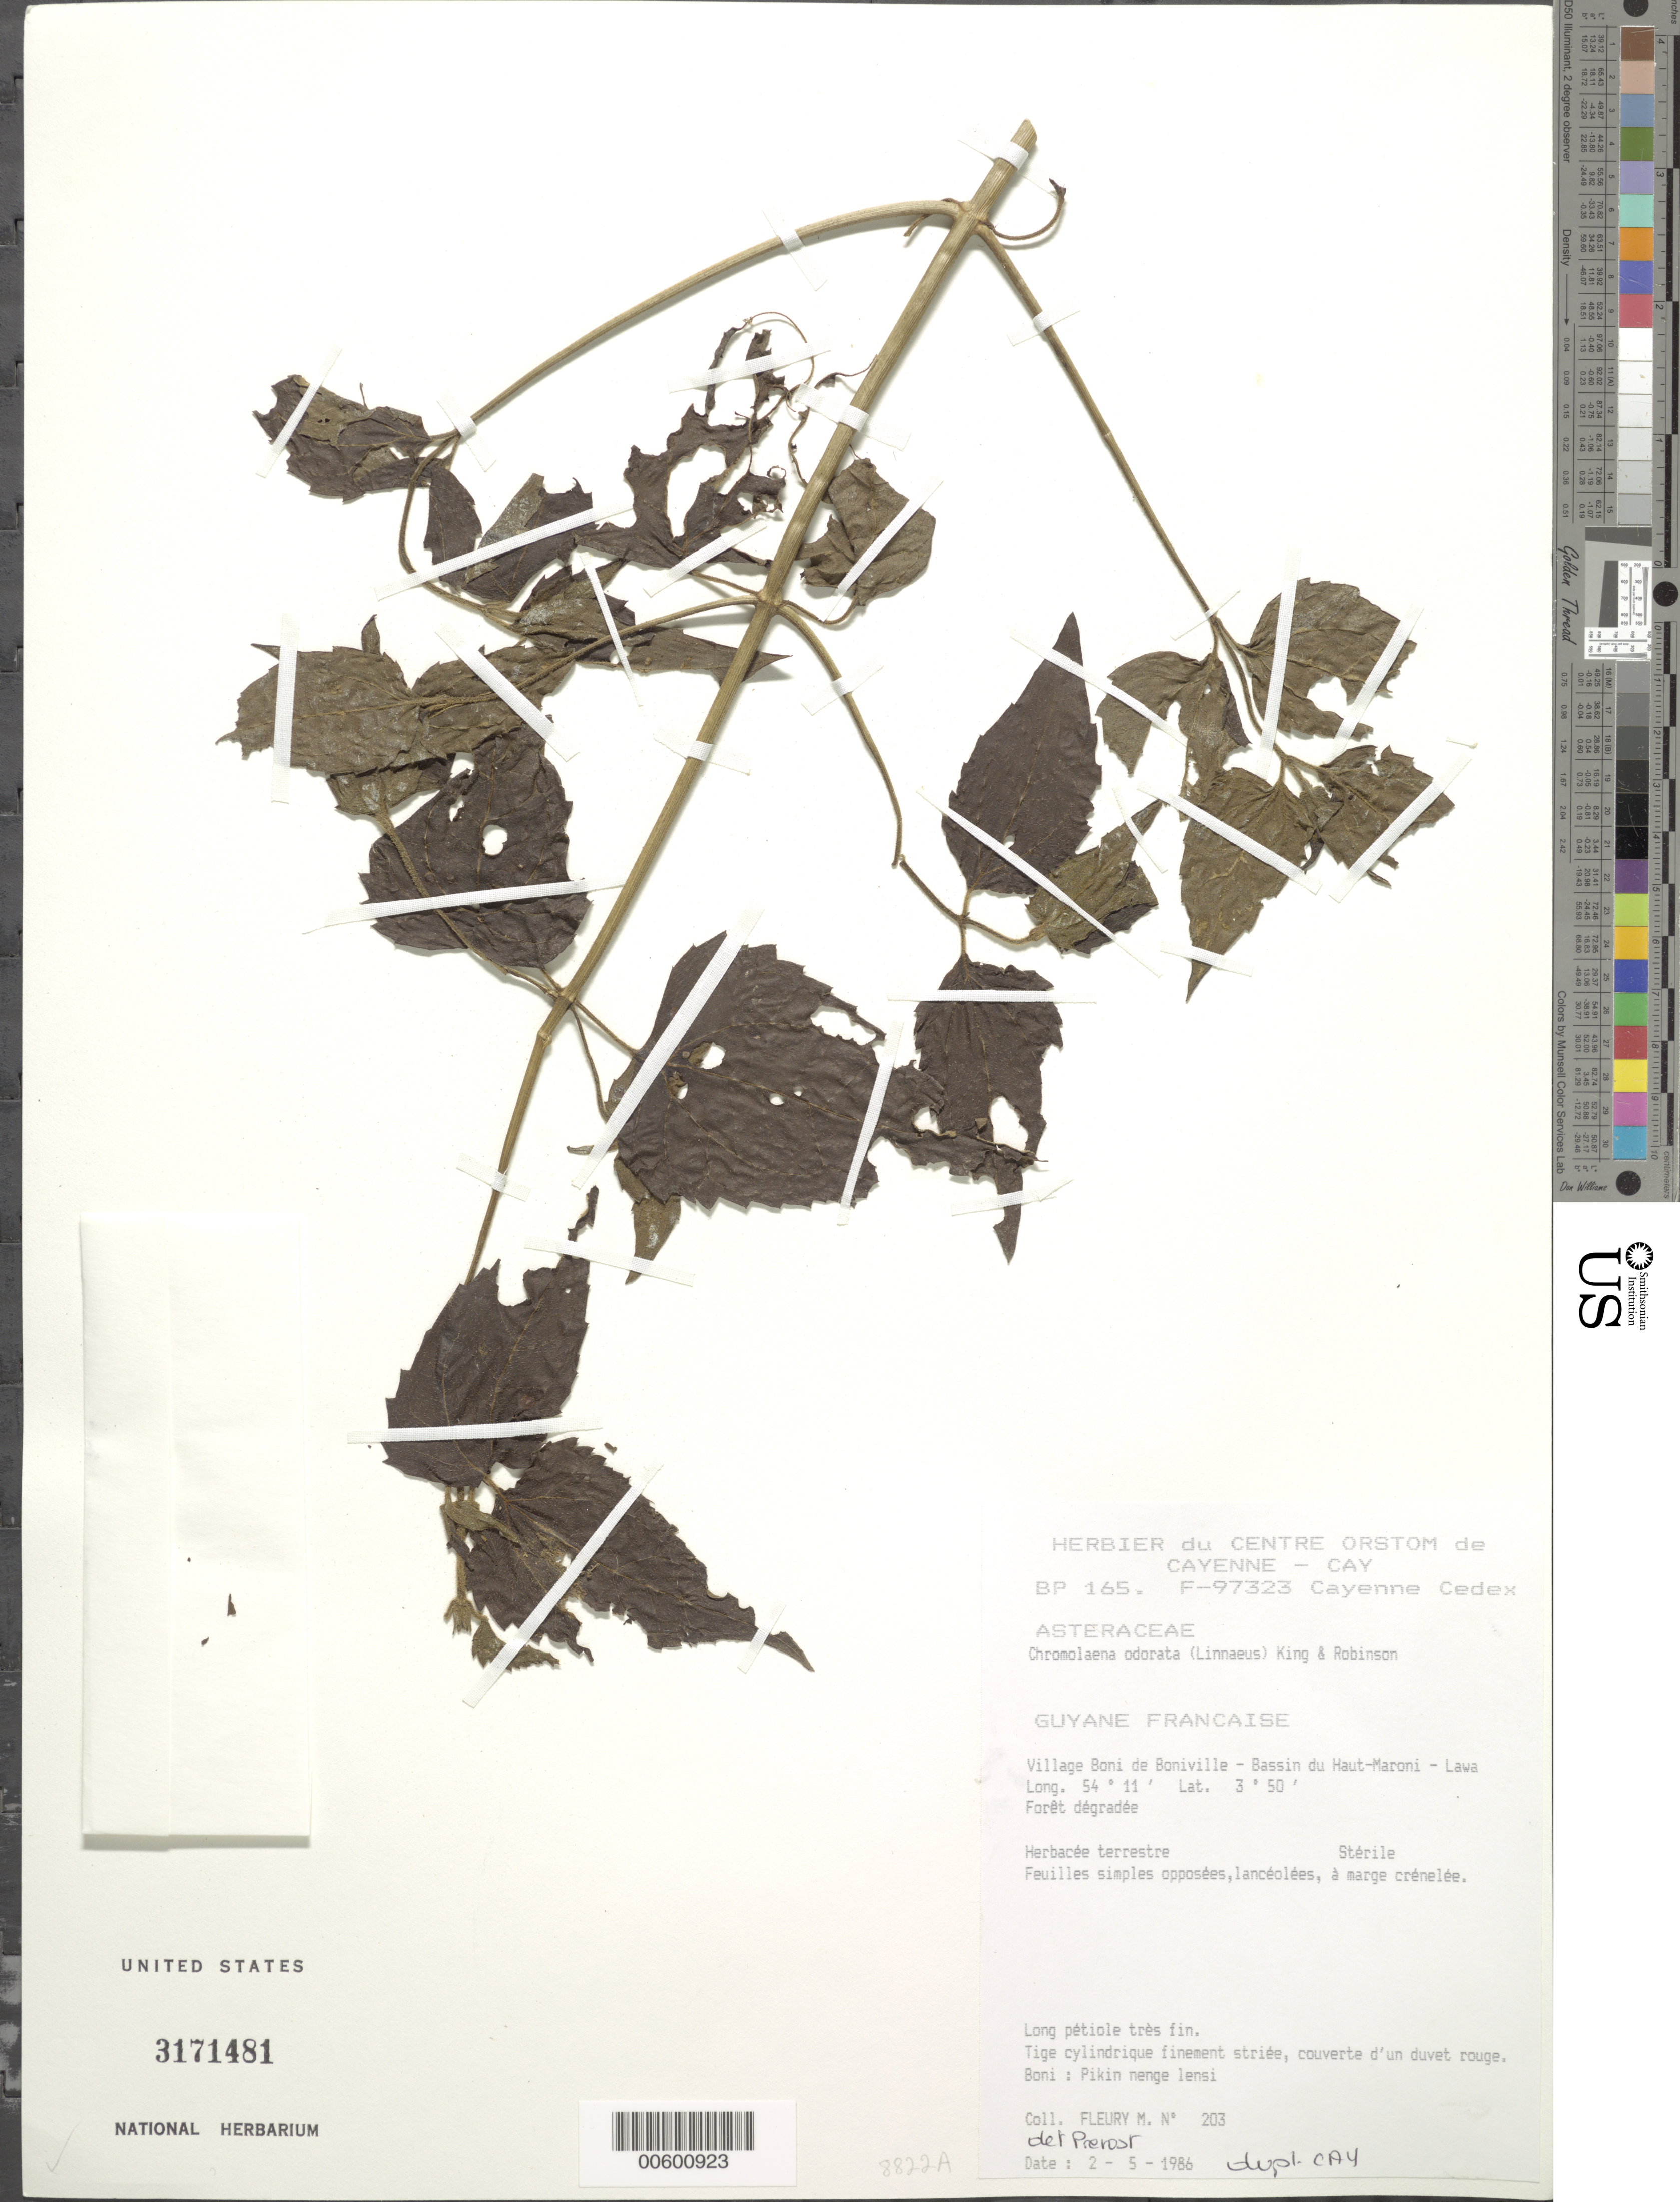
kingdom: Plantae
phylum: Tracheophyta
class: Magnoliopsida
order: Asterales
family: Asteraceae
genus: Chromolaena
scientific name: Chromolaena odorata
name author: (L.) R.M. King & H. Rob.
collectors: M. Fleury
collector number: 203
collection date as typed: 2-May-86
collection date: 1986-05-02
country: French Guiana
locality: Village Boni de Boniville, Bassin du Haut-Maroni-Lawa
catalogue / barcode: US 3171481